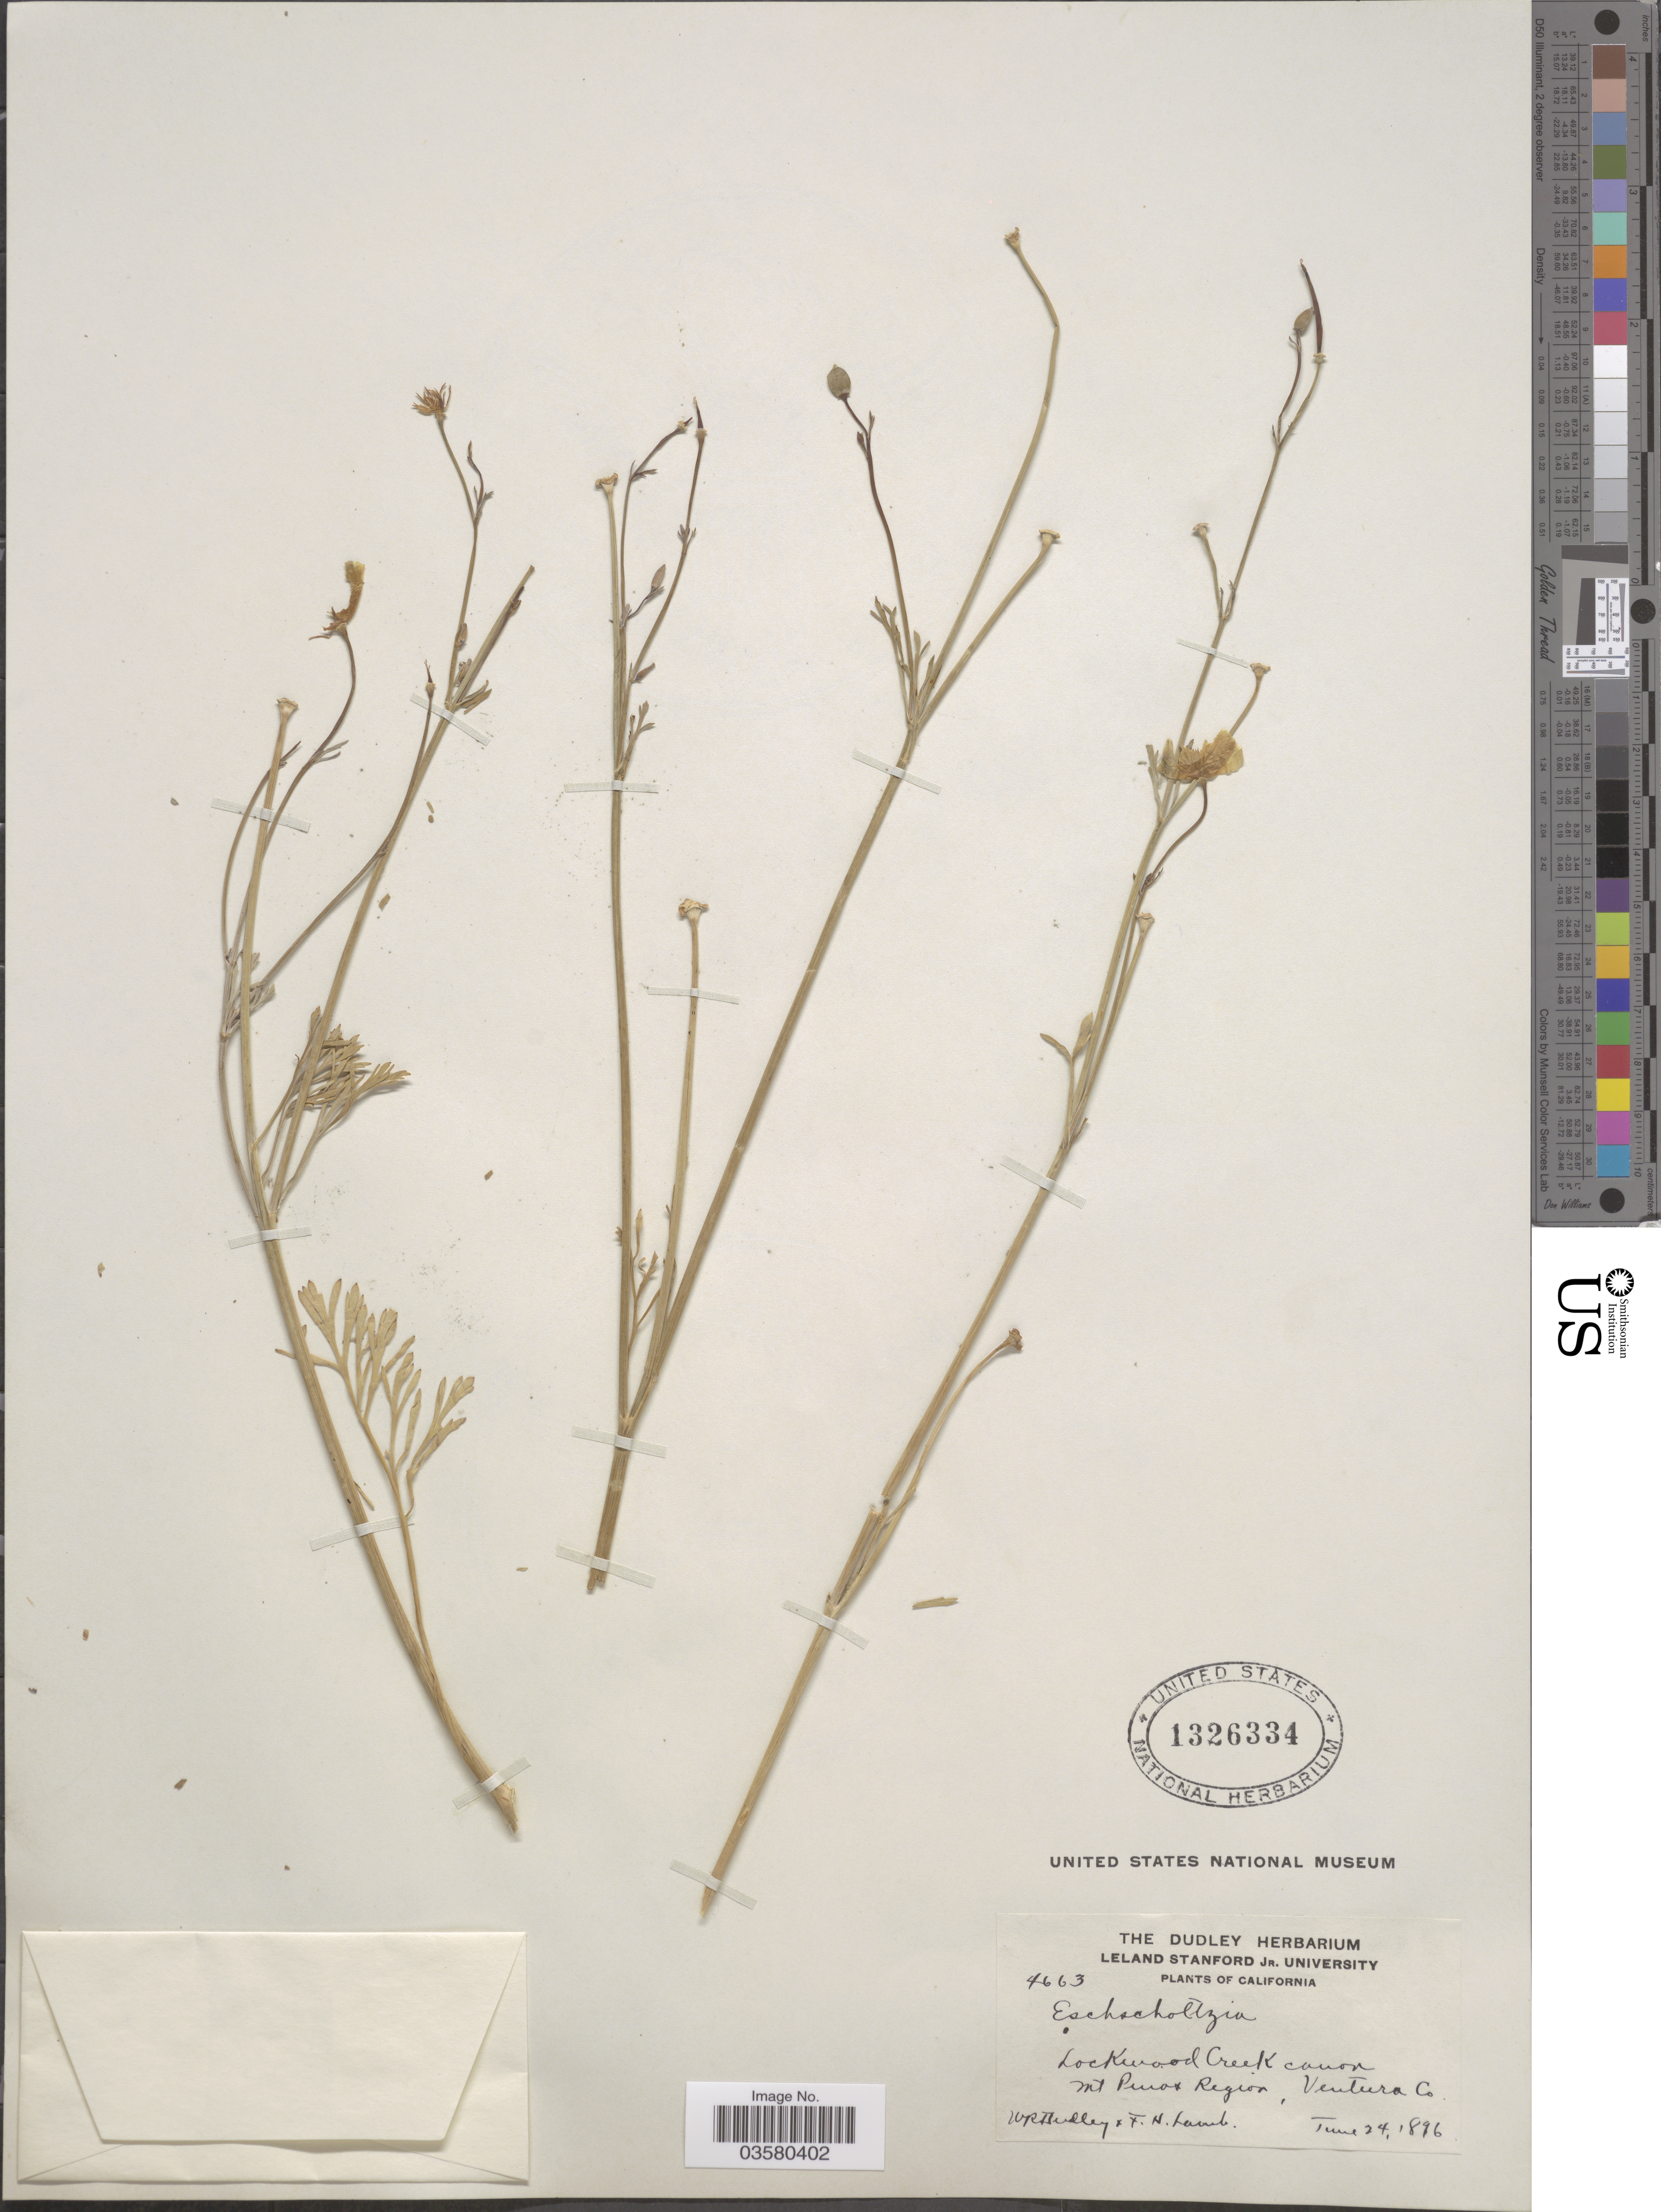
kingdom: Plantae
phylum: Tracheophyta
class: Magnoliopsida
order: Ranunculales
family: Papaveraceae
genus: Eschscholzia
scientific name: Eschscholzia californica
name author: Cham.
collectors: W. Dudley & F. H. Lamb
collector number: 4663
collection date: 1896-06-24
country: United States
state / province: California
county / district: Ventura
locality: Lockwood Creek canon. Mt Pinos Region, Ventura Co.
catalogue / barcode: US 1326334